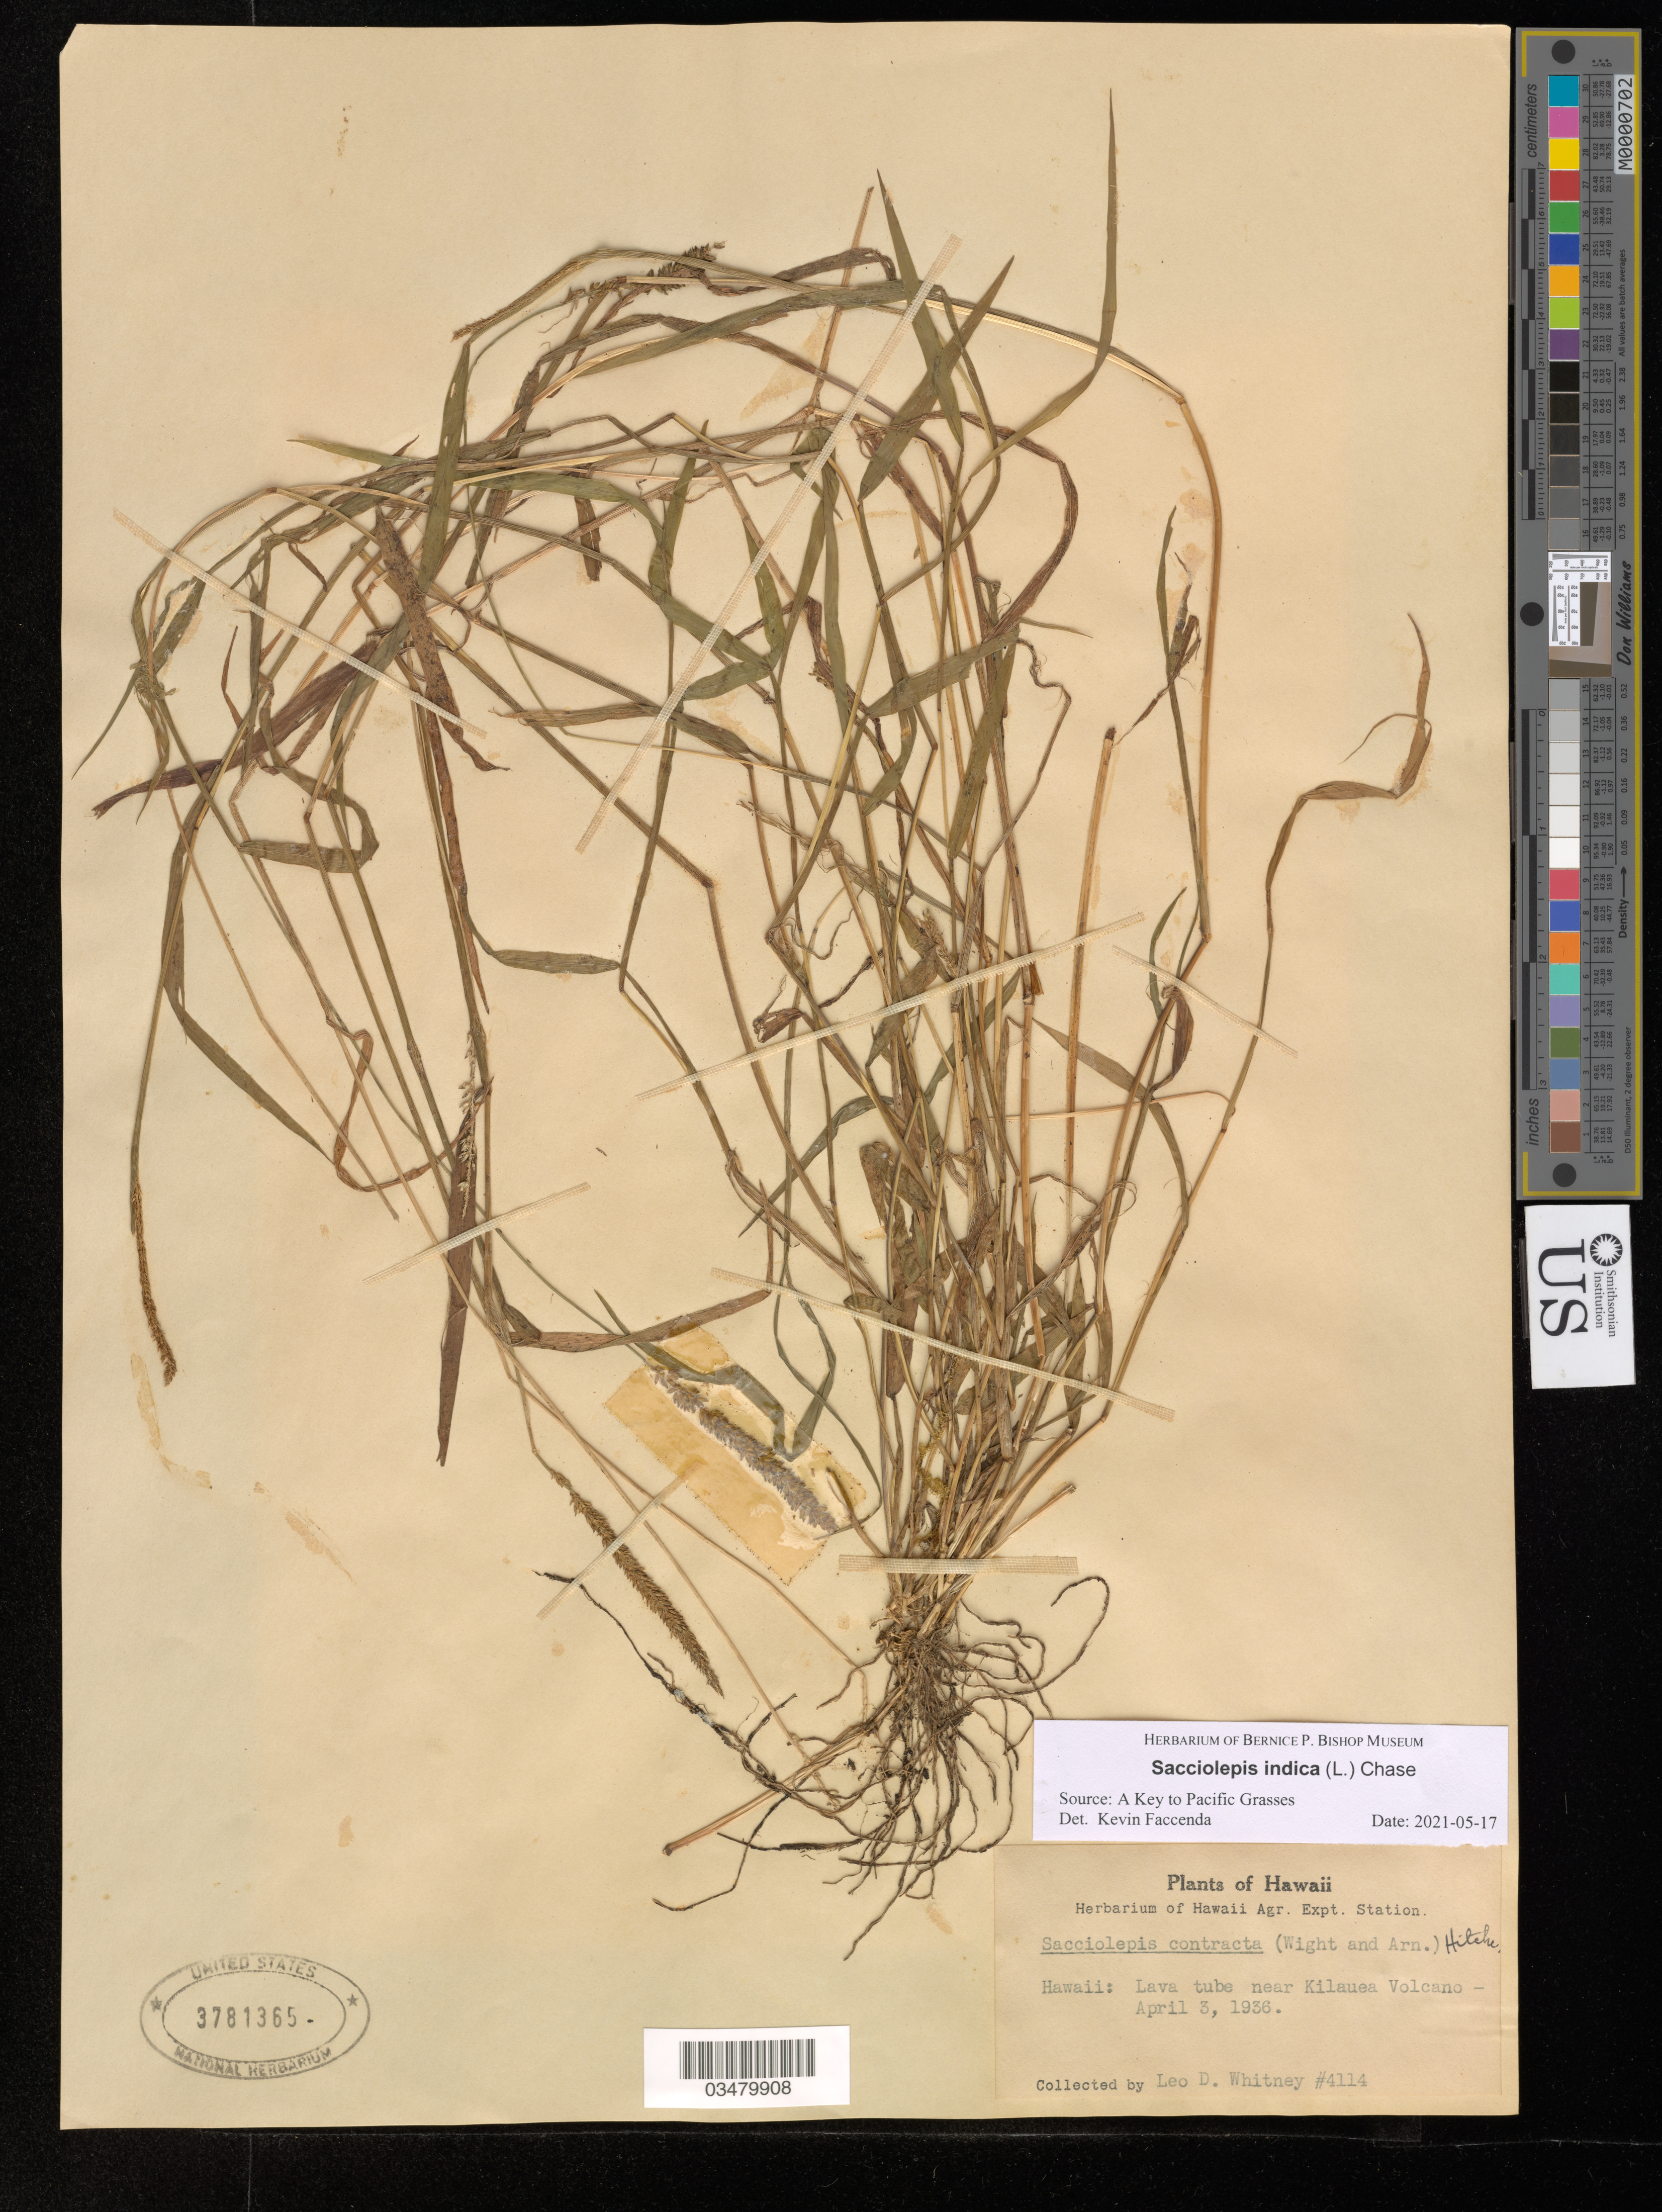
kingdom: Plantae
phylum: Tracheophyta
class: Liliopsida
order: Poales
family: Poaceae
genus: Sacciolepis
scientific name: Sacciolepis indica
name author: (L.) Chase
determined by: Faccenda, K.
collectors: L. Whitney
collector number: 4114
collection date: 1936-04-03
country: United States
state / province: Hawaii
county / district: Hawaii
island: Hawaii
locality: Lava tube near Kilauea Volcano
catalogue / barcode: US 3781365